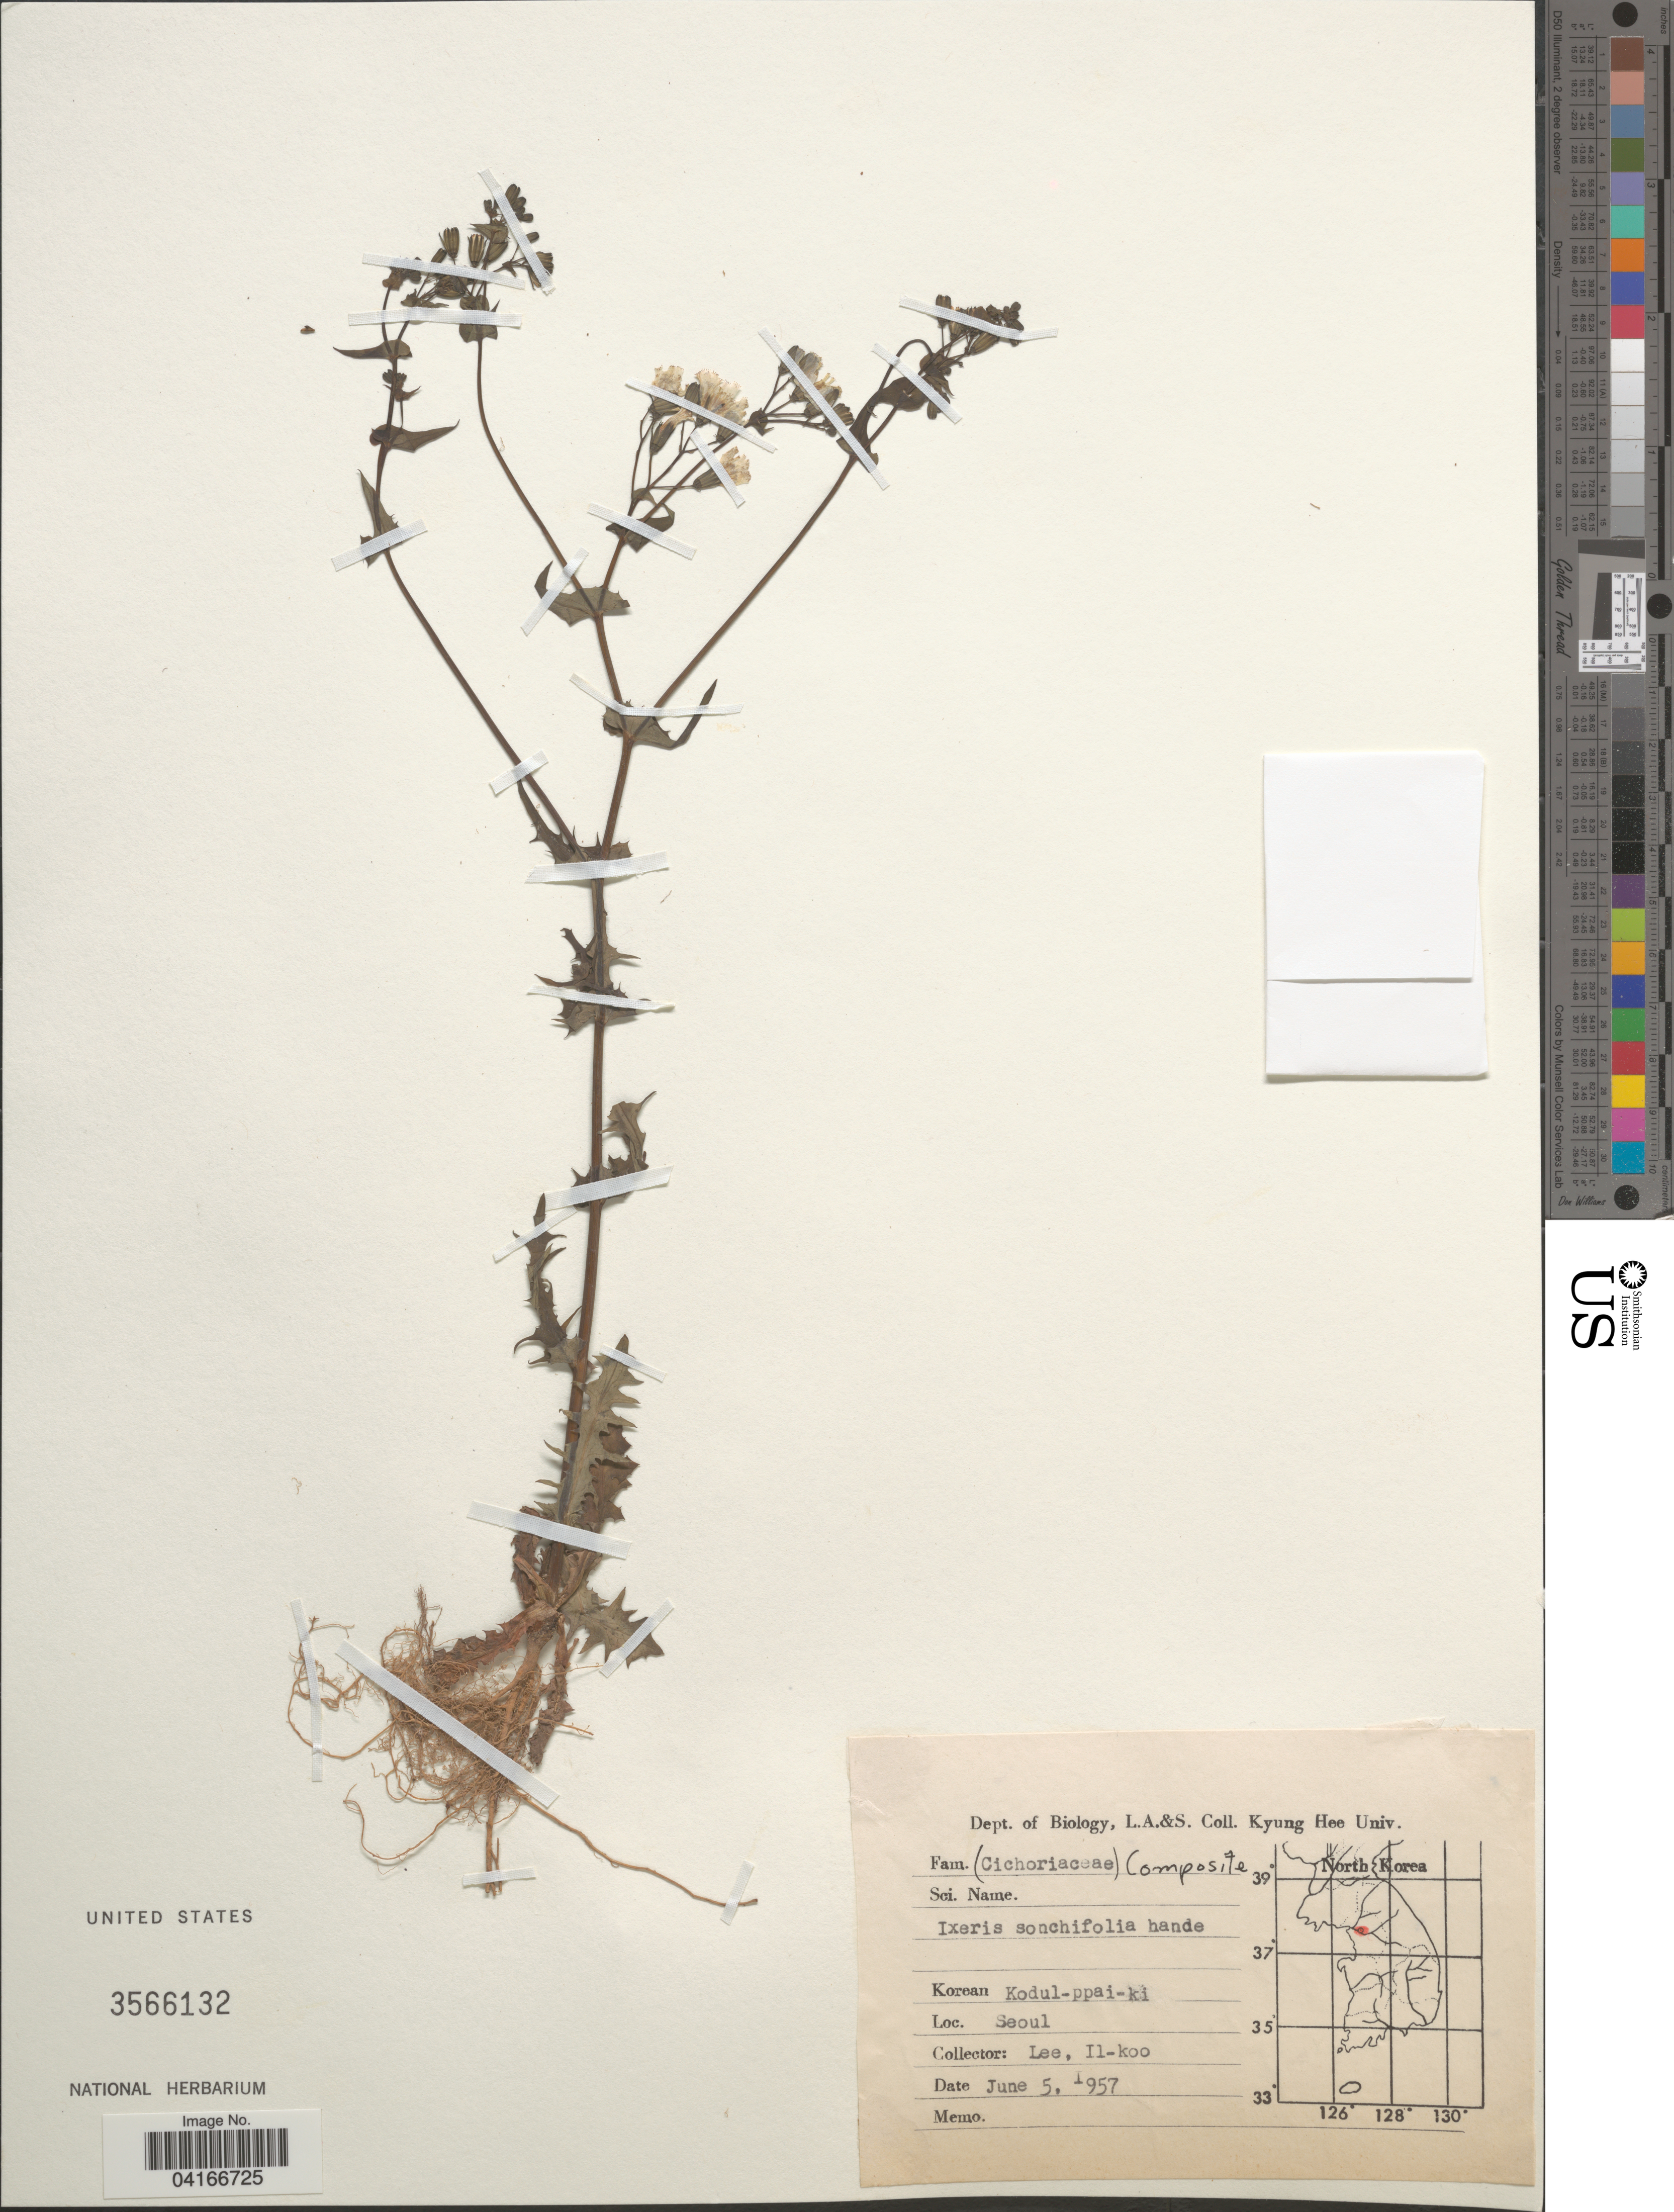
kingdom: Plantae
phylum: Tracheophyta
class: Magnoliopsida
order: Asterales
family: Asteraceae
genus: Ixeris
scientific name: Ixeris sonchifolia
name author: (Maxim.) Hance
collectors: I. Lee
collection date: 1957-06-05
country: South Korea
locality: Seoul.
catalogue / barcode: US 3566132